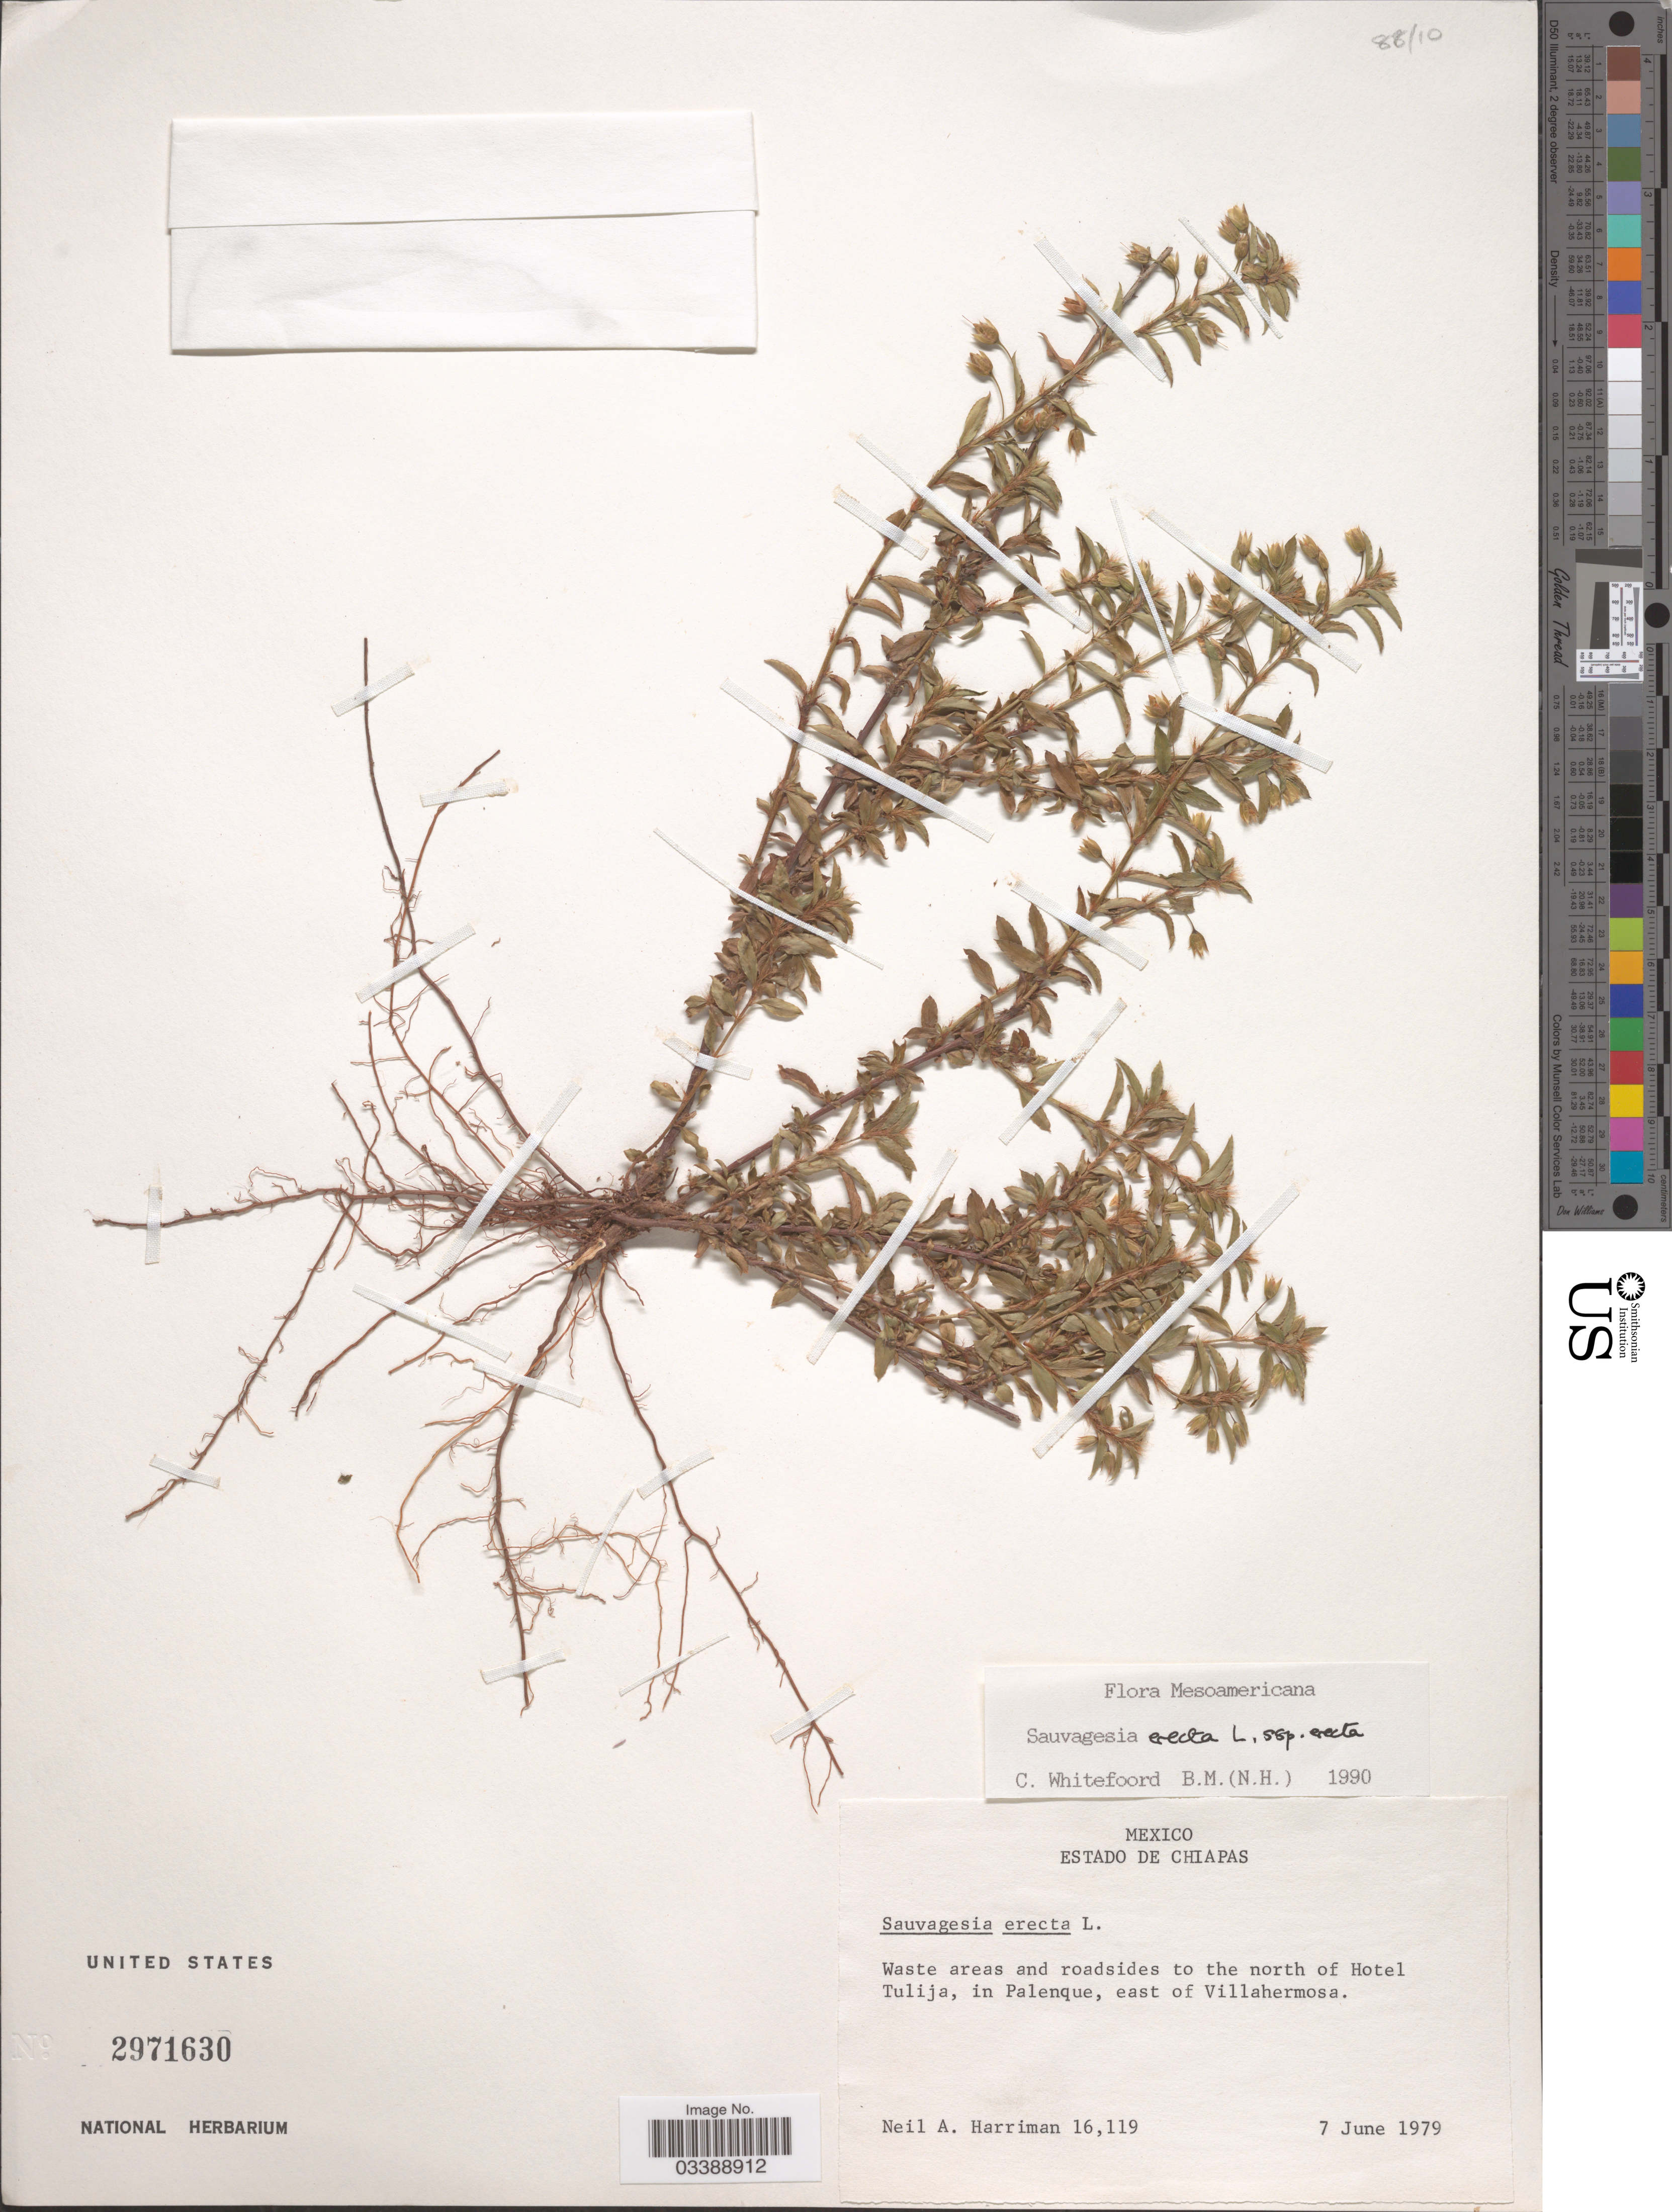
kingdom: Plantae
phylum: Tracheophyta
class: Magnoliopsida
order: Malpighiales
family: Ochnaceae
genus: Sauvagesia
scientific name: Sauvagesia erecta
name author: L.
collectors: N. A. Harriman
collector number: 16119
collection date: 1979-06-07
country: Mexico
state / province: Chiapas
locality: Waste areas and roadsides to the north of Hotel Tulija, in Palenque, east of Villahermosa.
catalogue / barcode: US 2971630